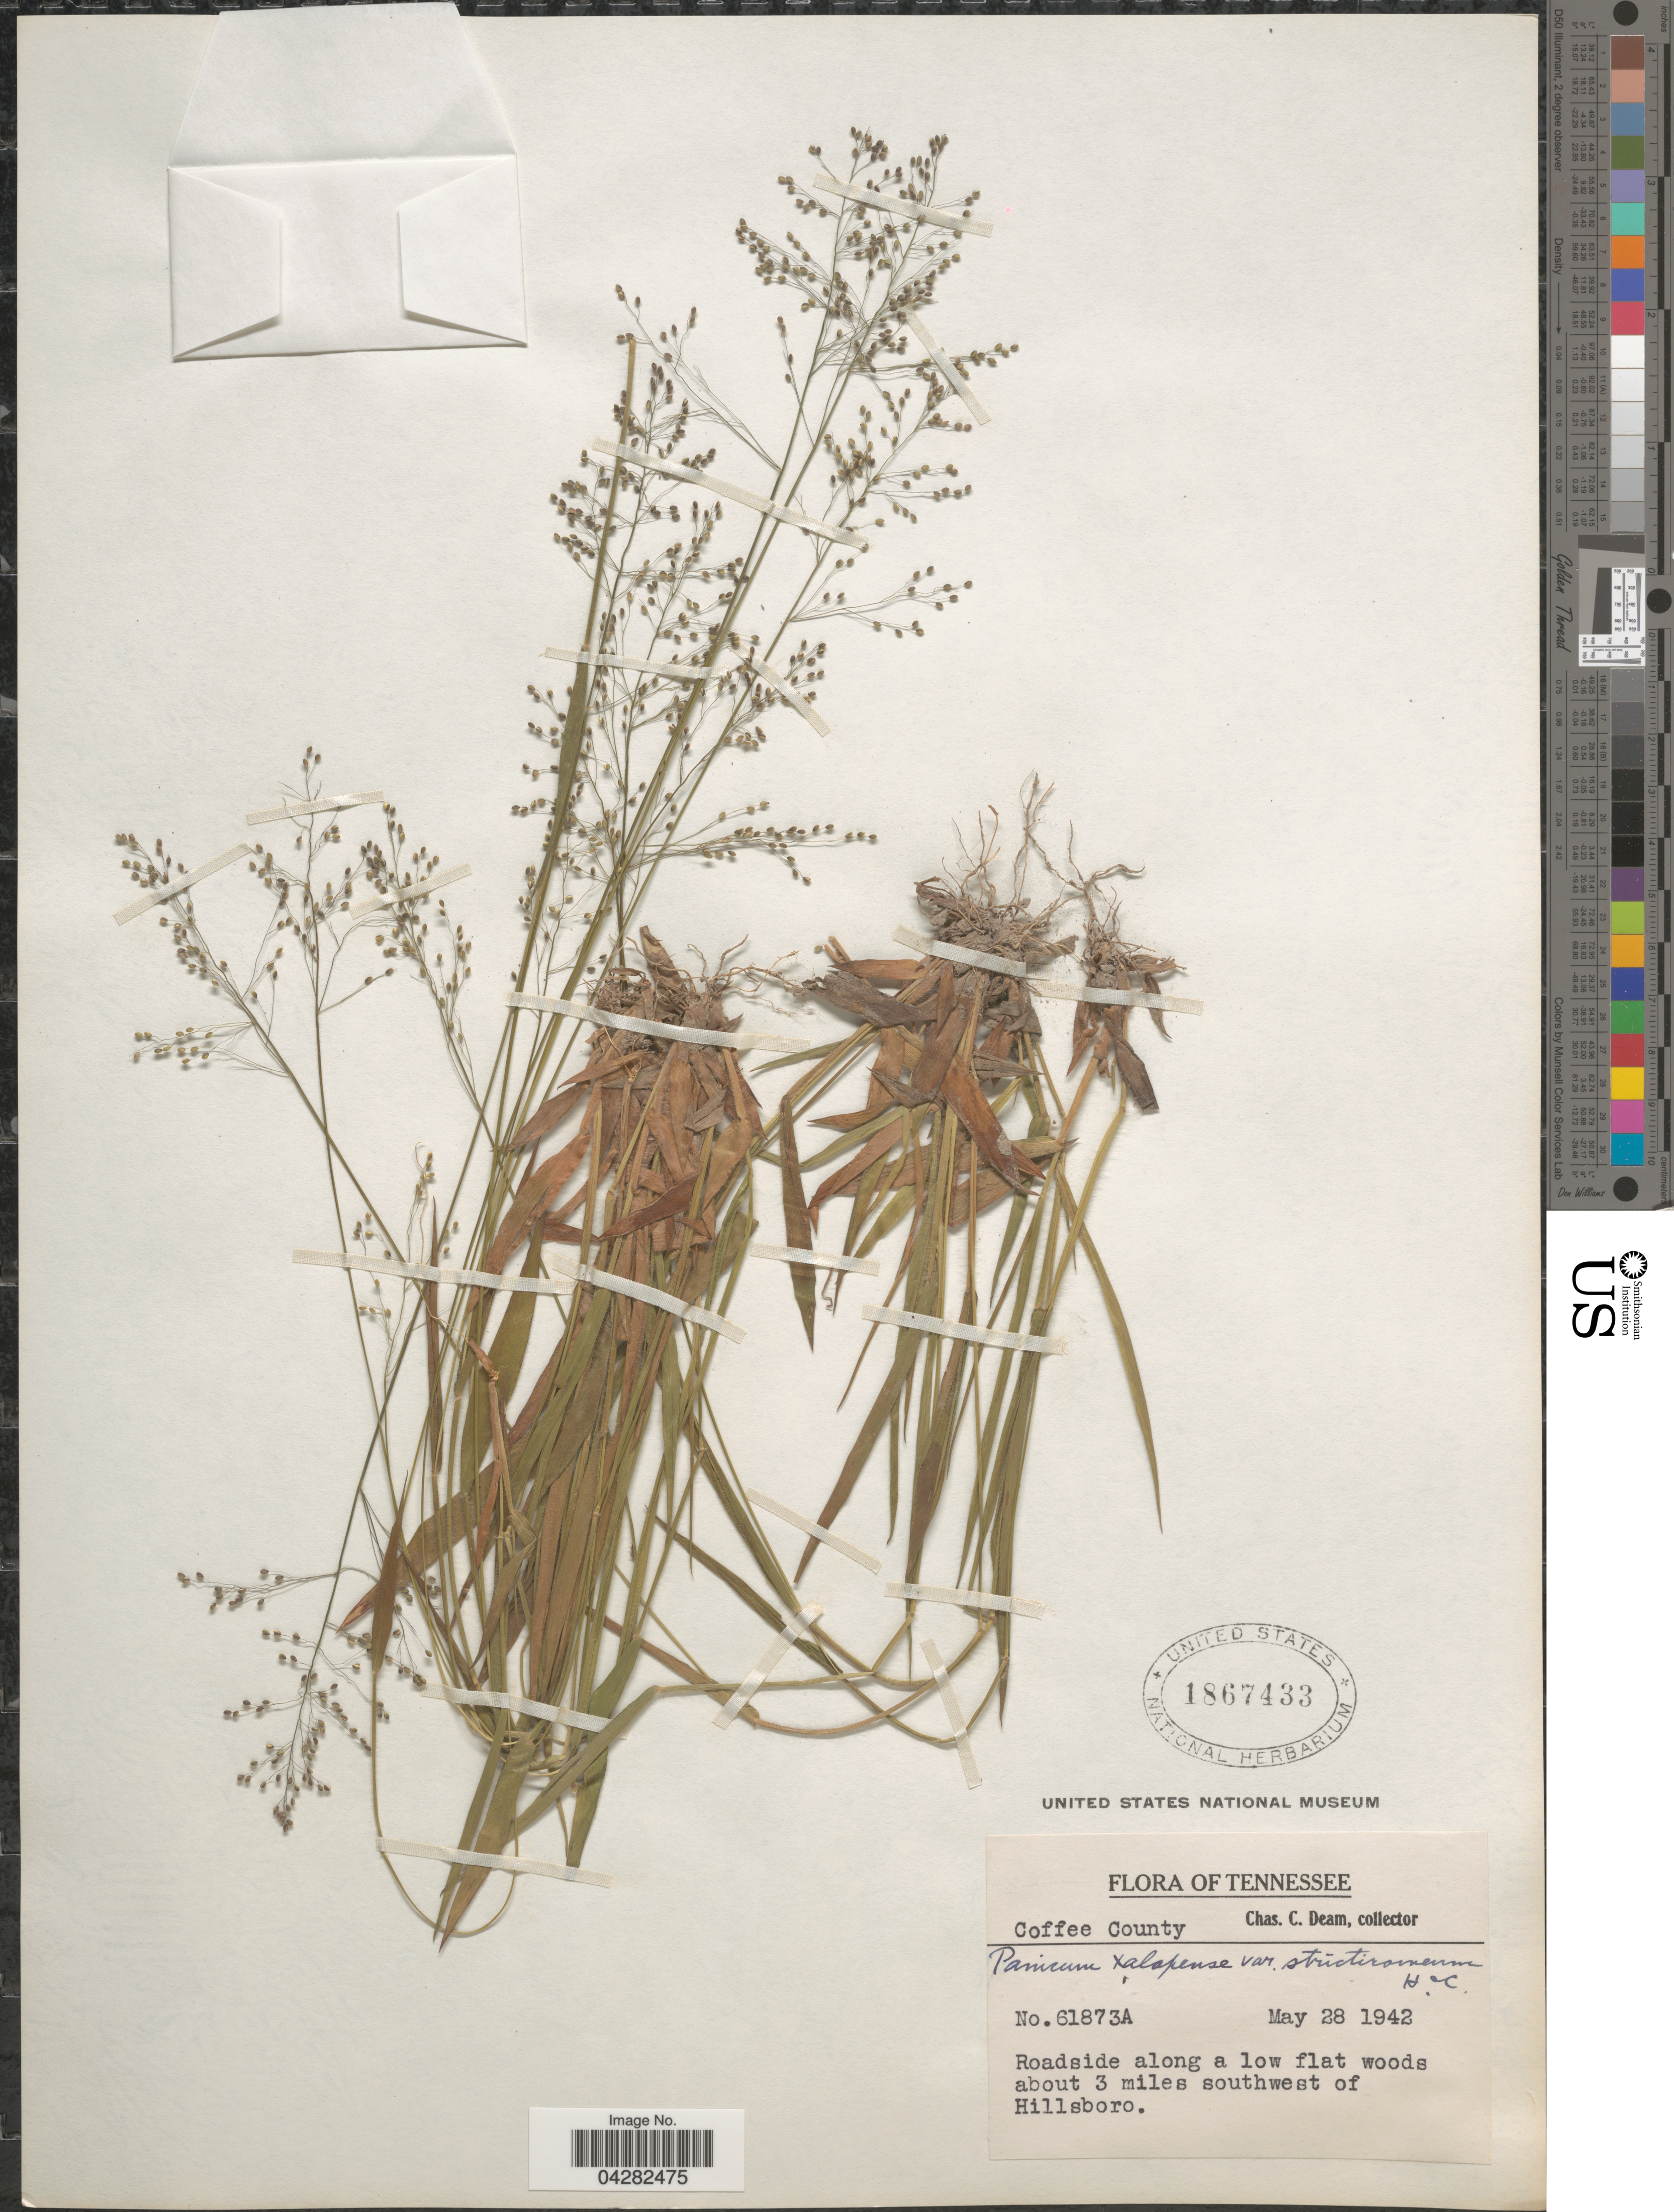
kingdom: Plantae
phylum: Tracheophyta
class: Liliopsida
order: Poales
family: Poaceae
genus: Dichanthelium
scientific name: Dichanthelium laxiflorum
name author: (Lam.) Gould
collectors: C. C. Deam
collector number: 61873A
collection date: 1942-05-28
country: United States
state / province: Tennessee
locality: Coffee County. Roadside along a low flat woods about 3 miles southwest of Hillsboro.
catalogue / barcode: US 1867433